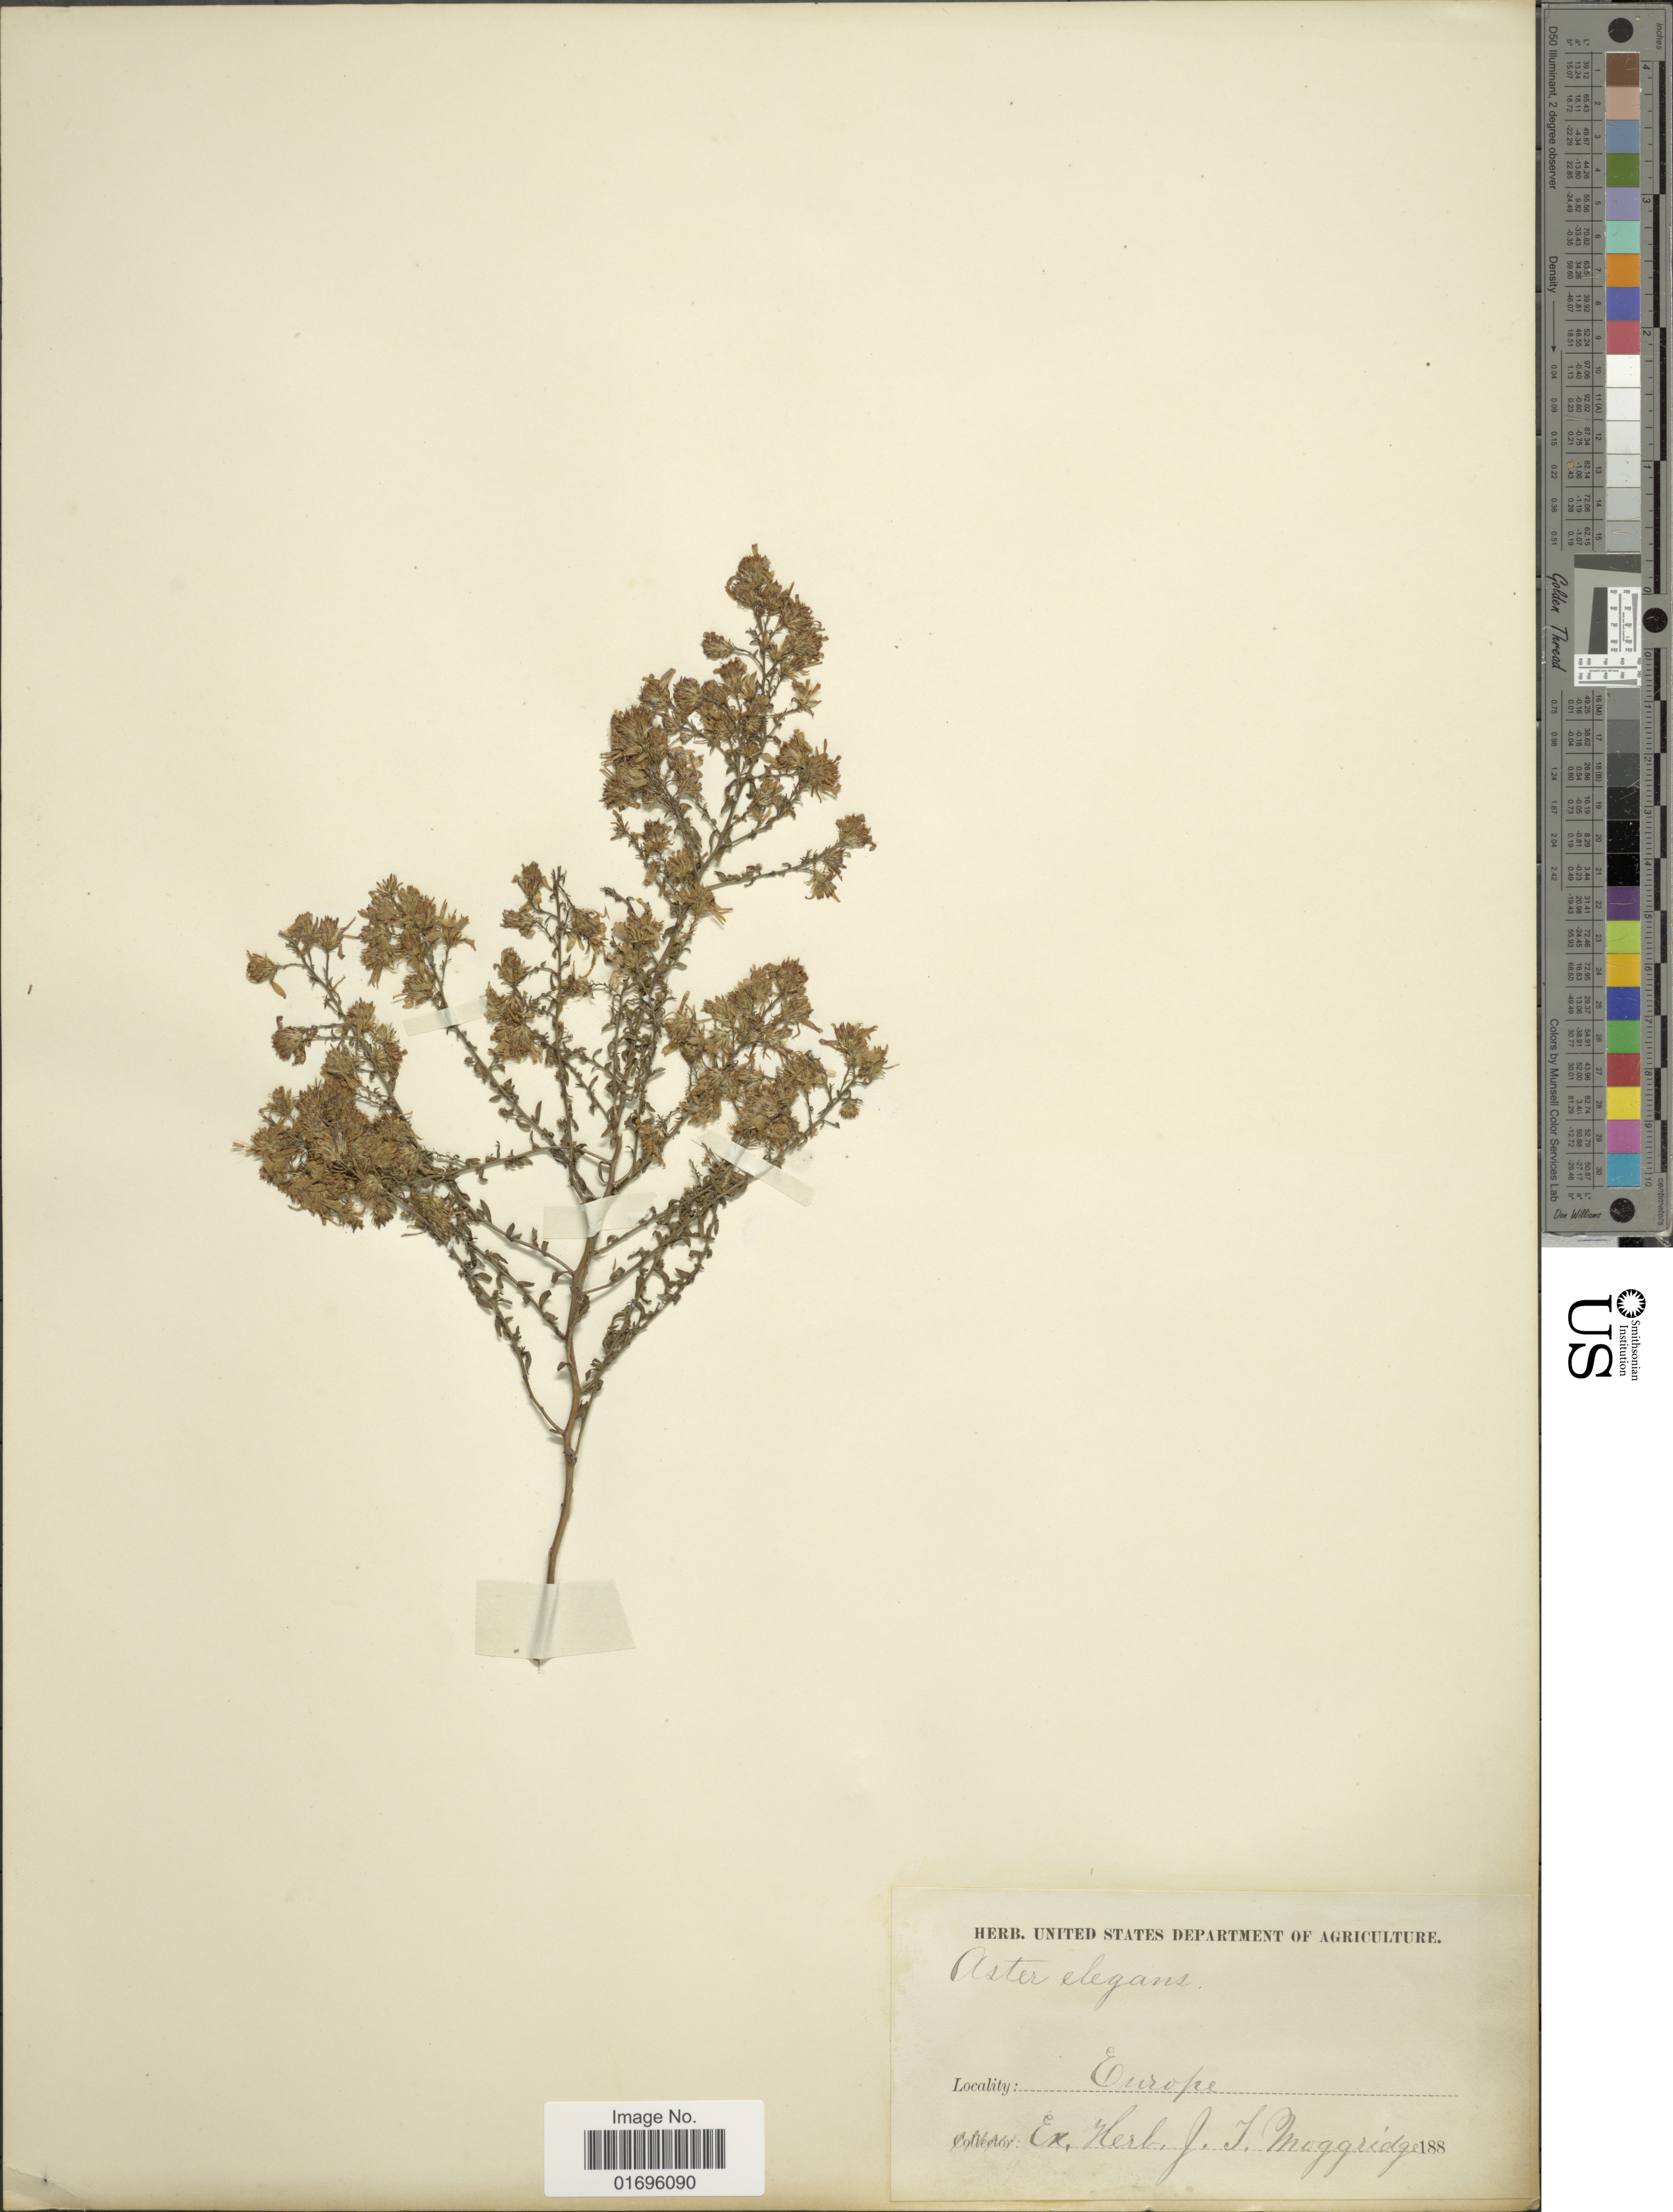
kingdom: Plantae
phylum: Tracheophyta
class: Magnoliopsida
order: Asterales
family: Asteraceae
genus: Aster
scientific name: Aster elegans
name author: Hook. f. & Thoms. ex C.B. Clarke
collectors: ex herb. J.T. Moggridge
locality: Europe